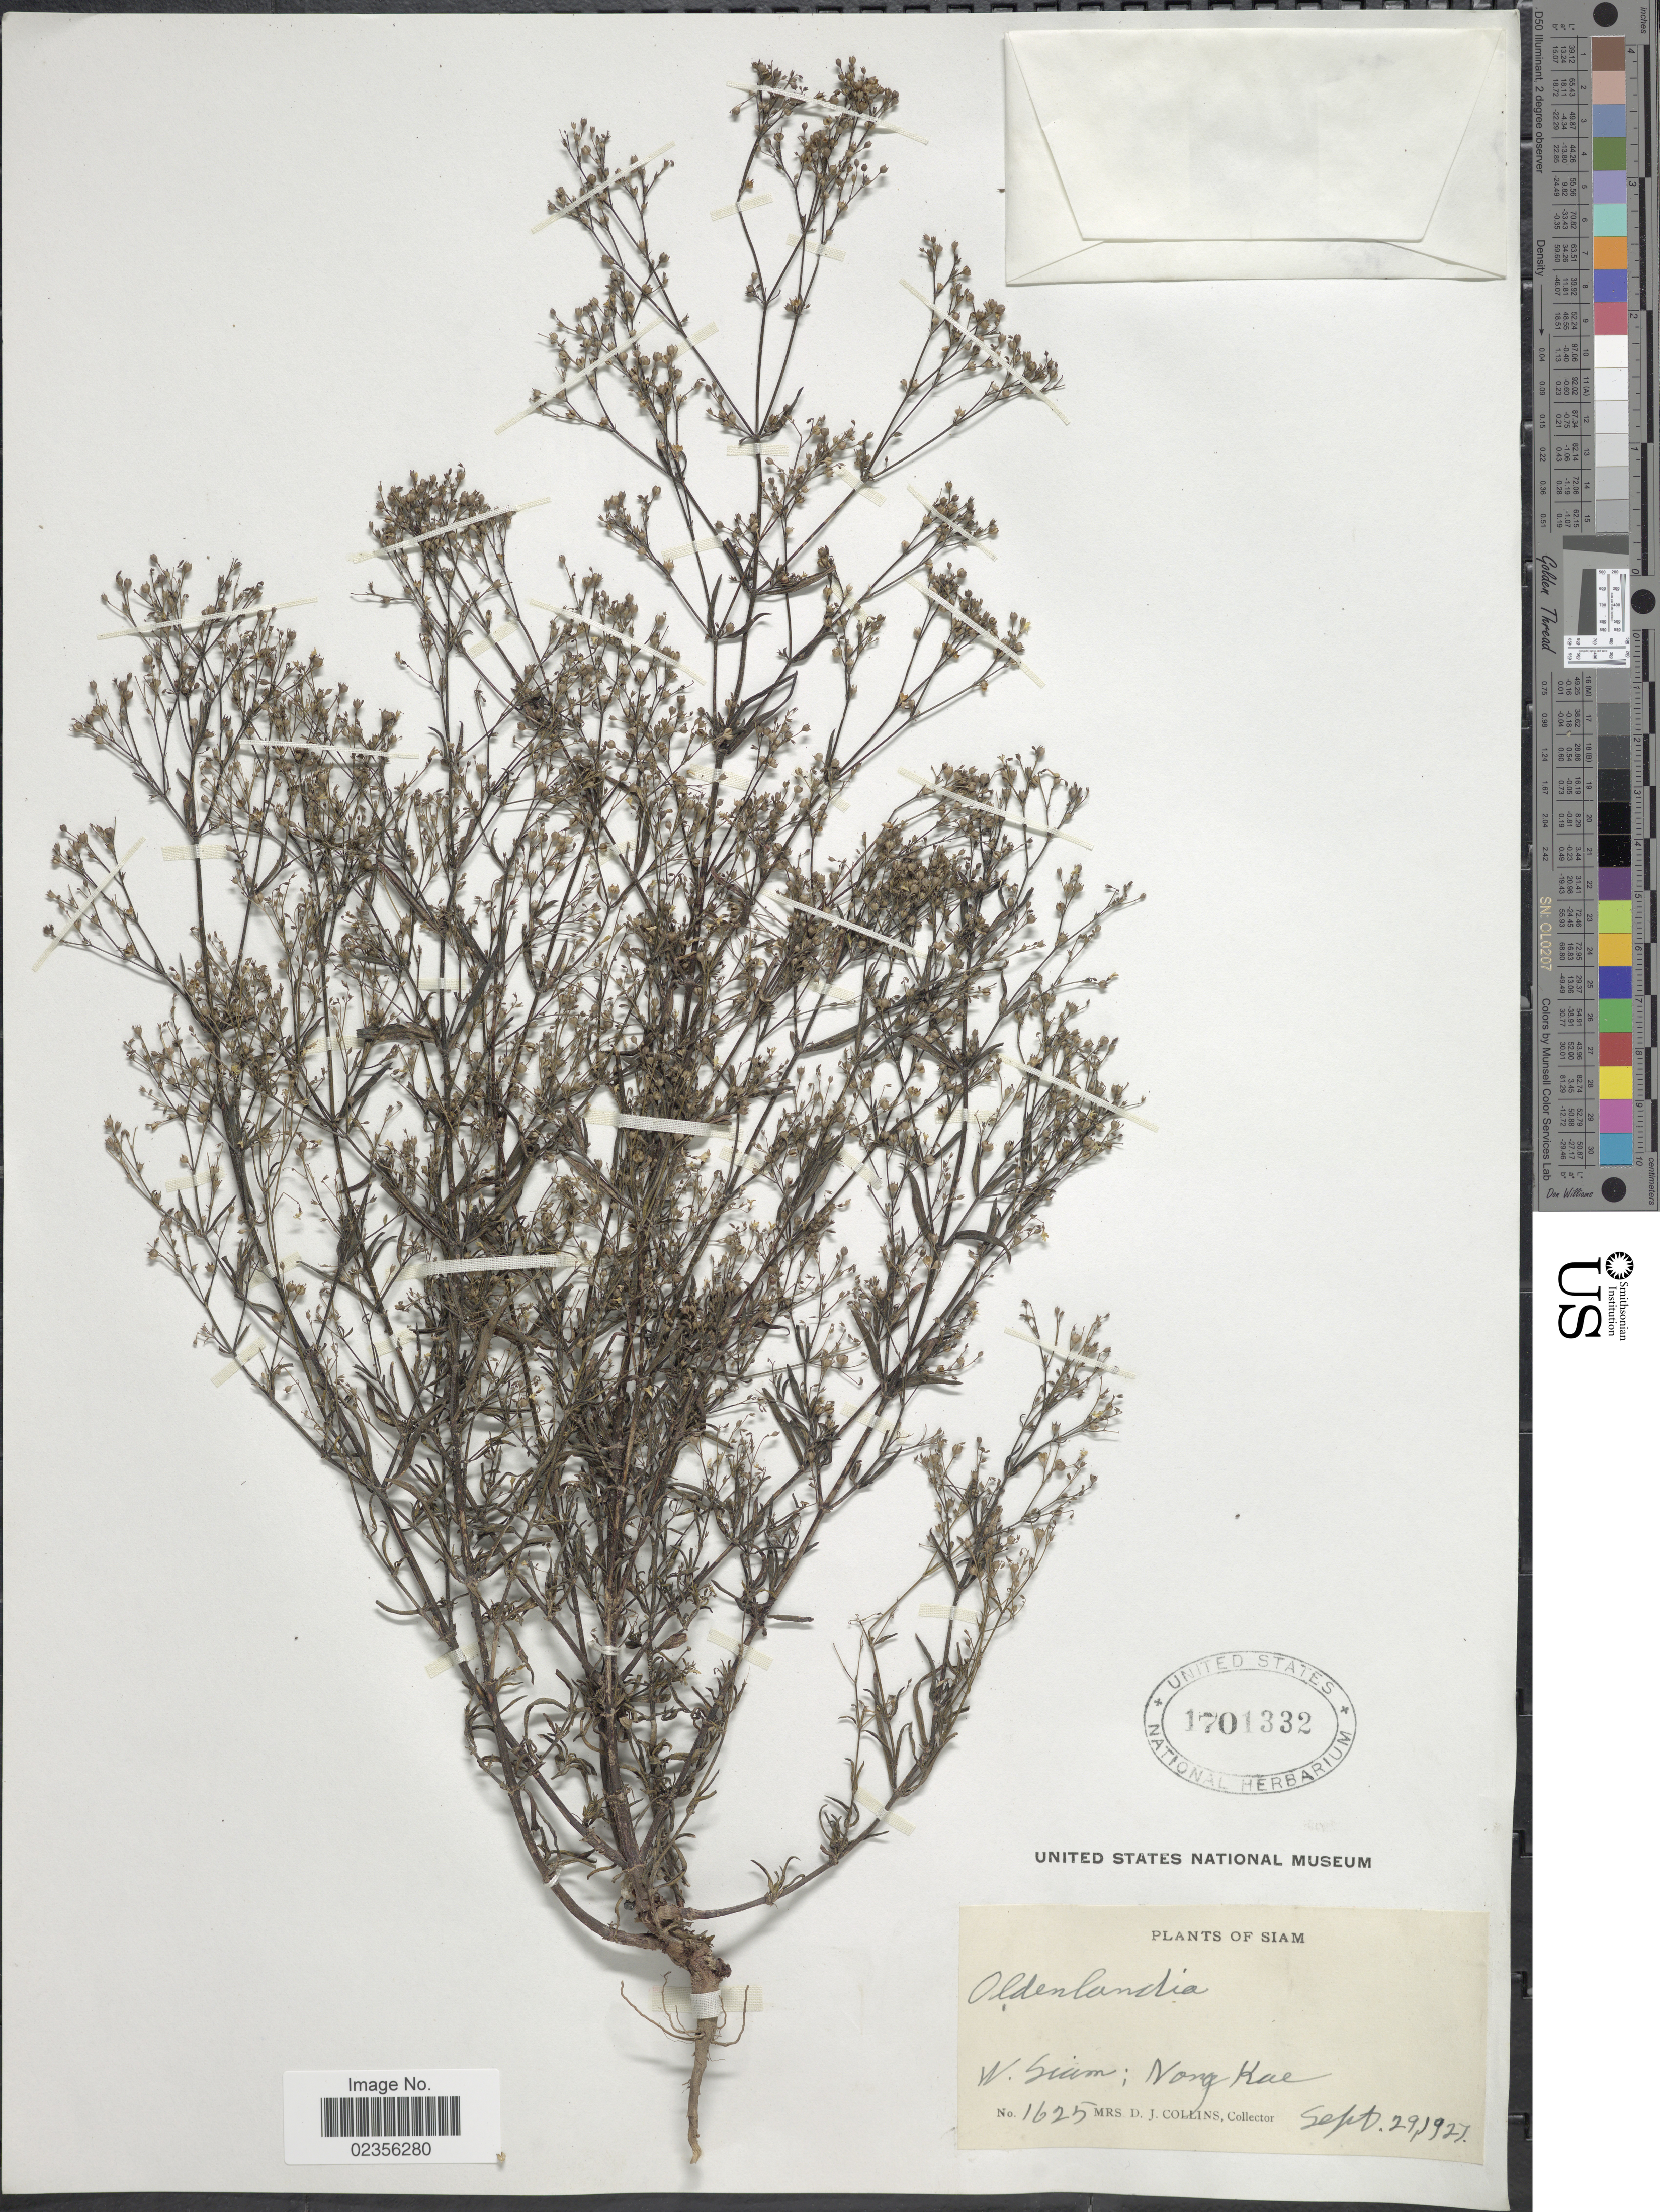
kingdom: Plantae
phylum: Tracheophyta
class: Magnoliopsida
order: Gentianales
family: Rubiaceae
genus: Hedyotis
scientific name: Hedyotis sp.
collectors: Mrs. D. J. Collins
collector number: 1625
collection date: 1927-09-29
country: Thailand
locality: Siam, W. Siam, Nong Kae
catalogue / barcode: US 1701332